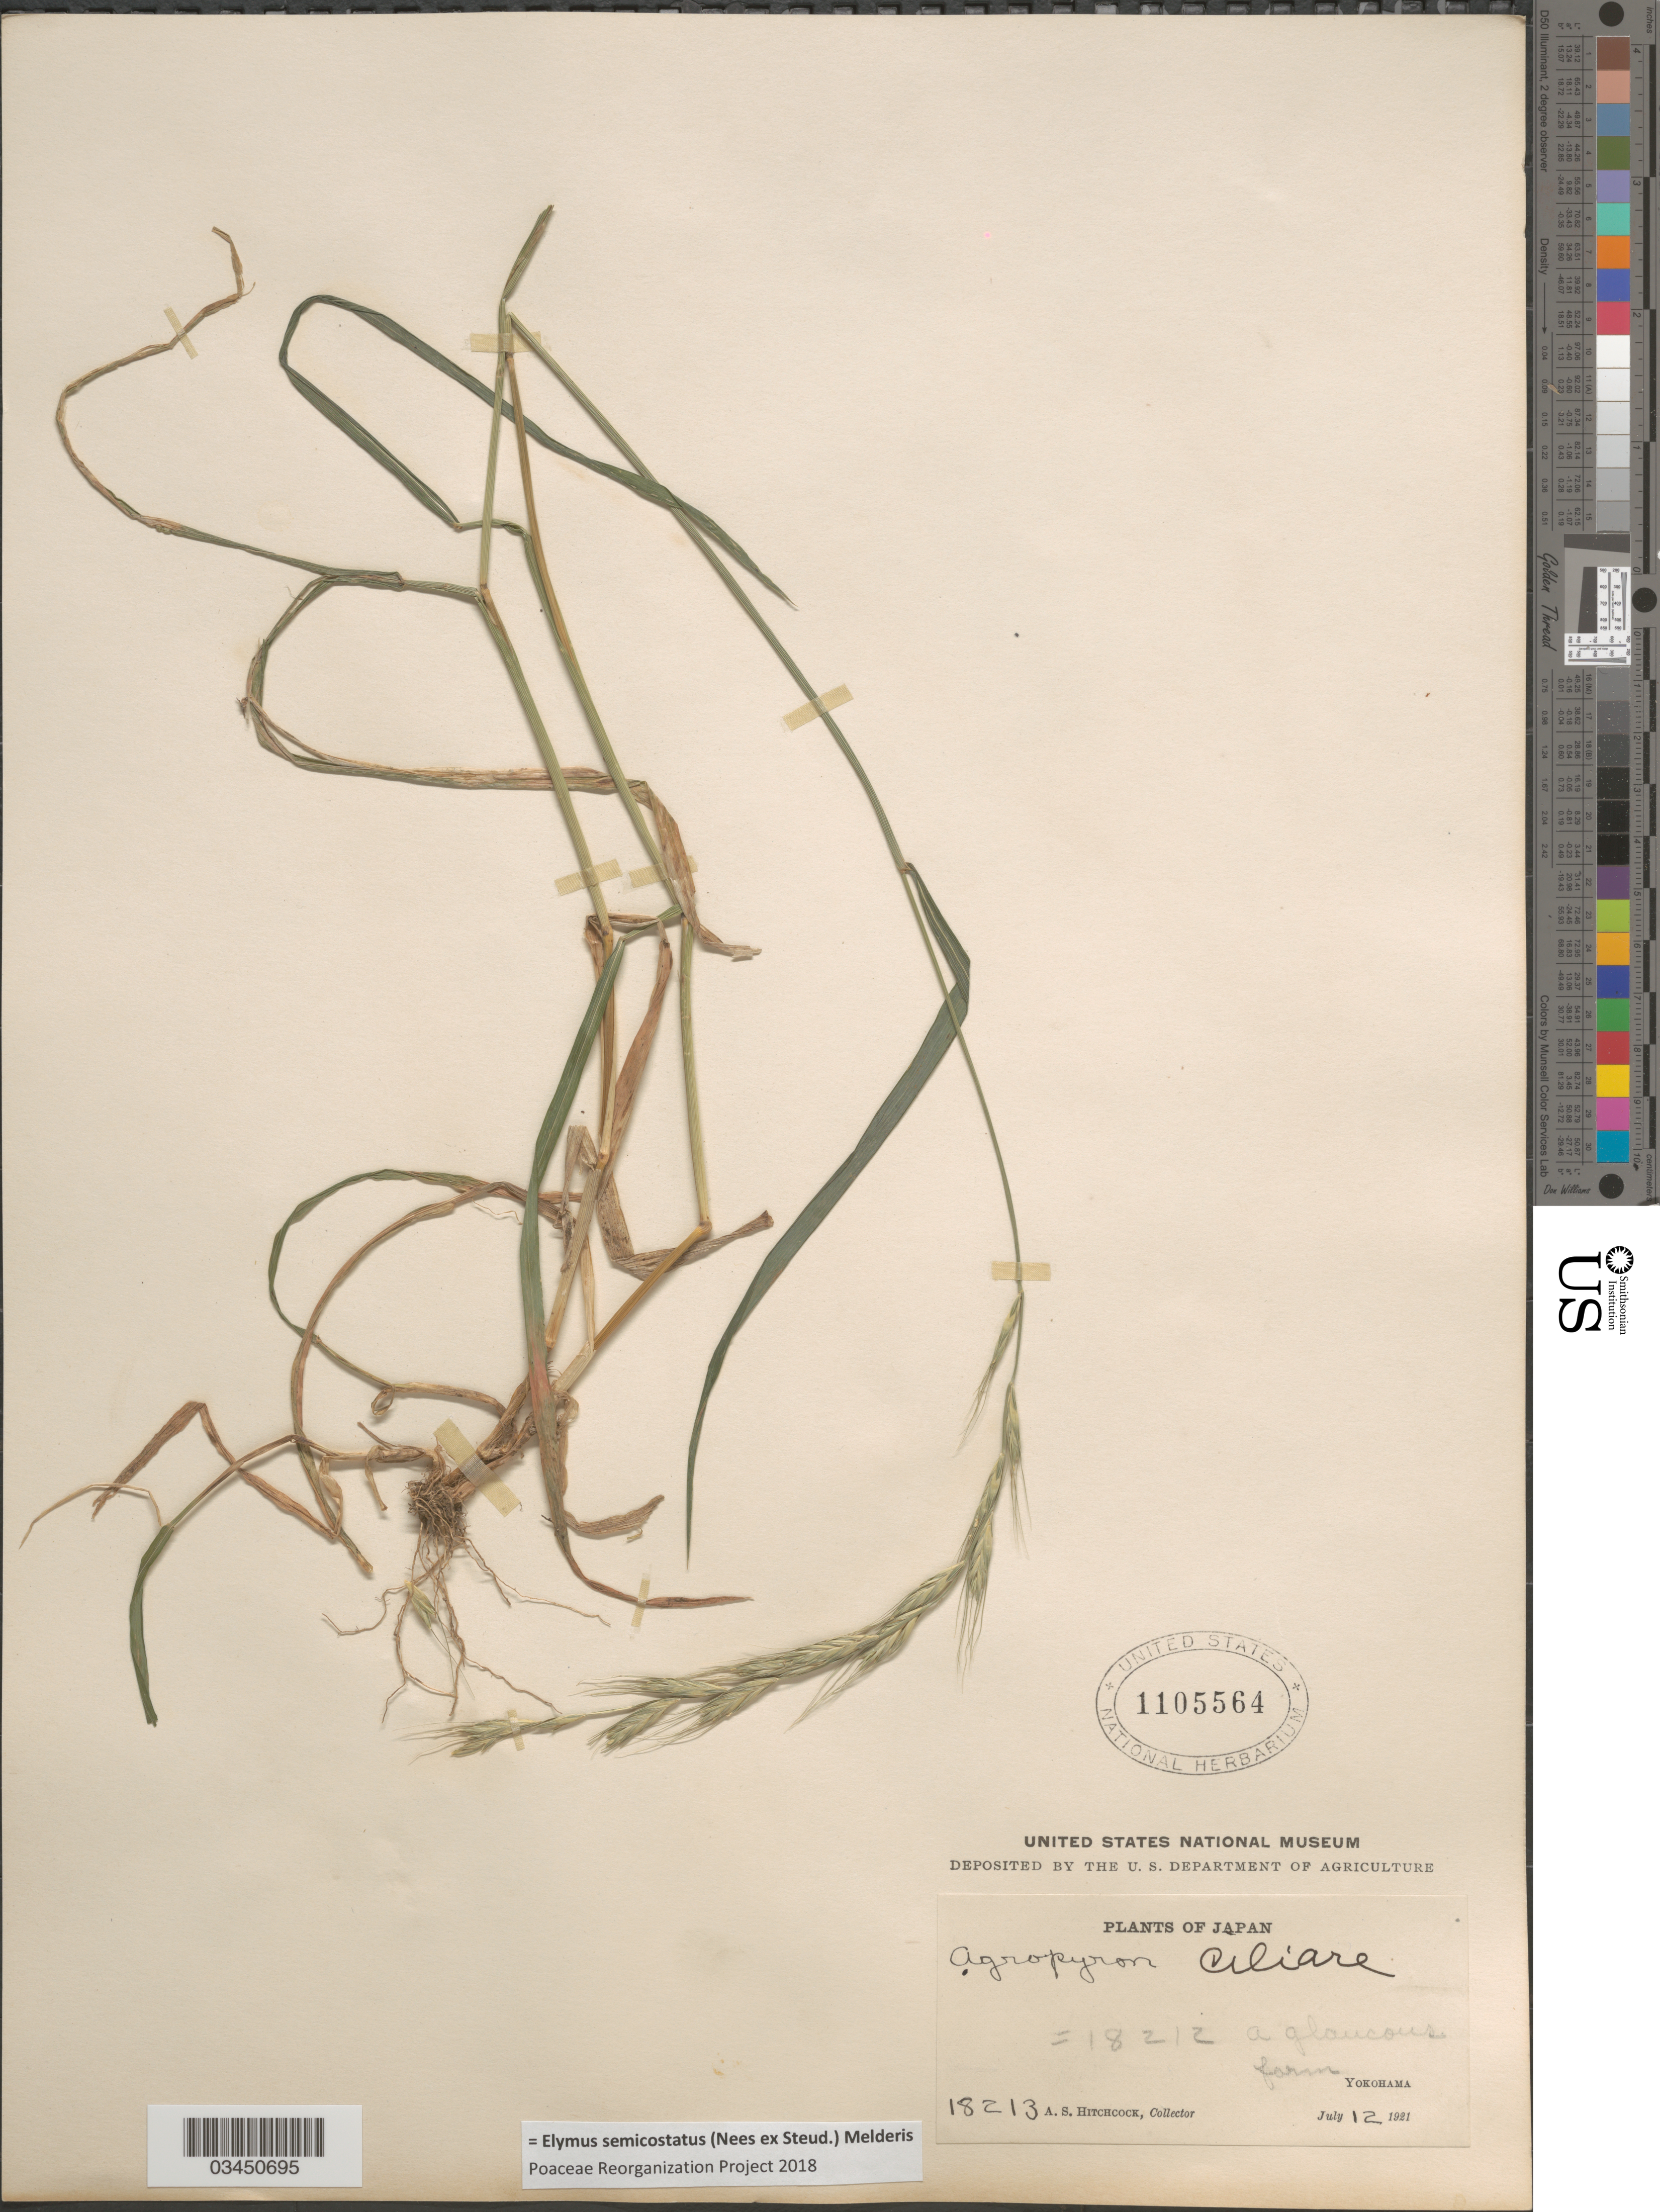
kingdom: Plantae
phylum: Tracheophyta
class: Liliopsida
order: Poales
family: Poaceae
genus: Elymus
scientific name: Elymus semicostatus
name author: (Nees ex Steud.) Melderis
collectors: A. S. Hitchcock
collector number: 18213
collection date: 1921-07-12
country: Japan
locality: Yokohama.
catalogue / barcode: US 1105564